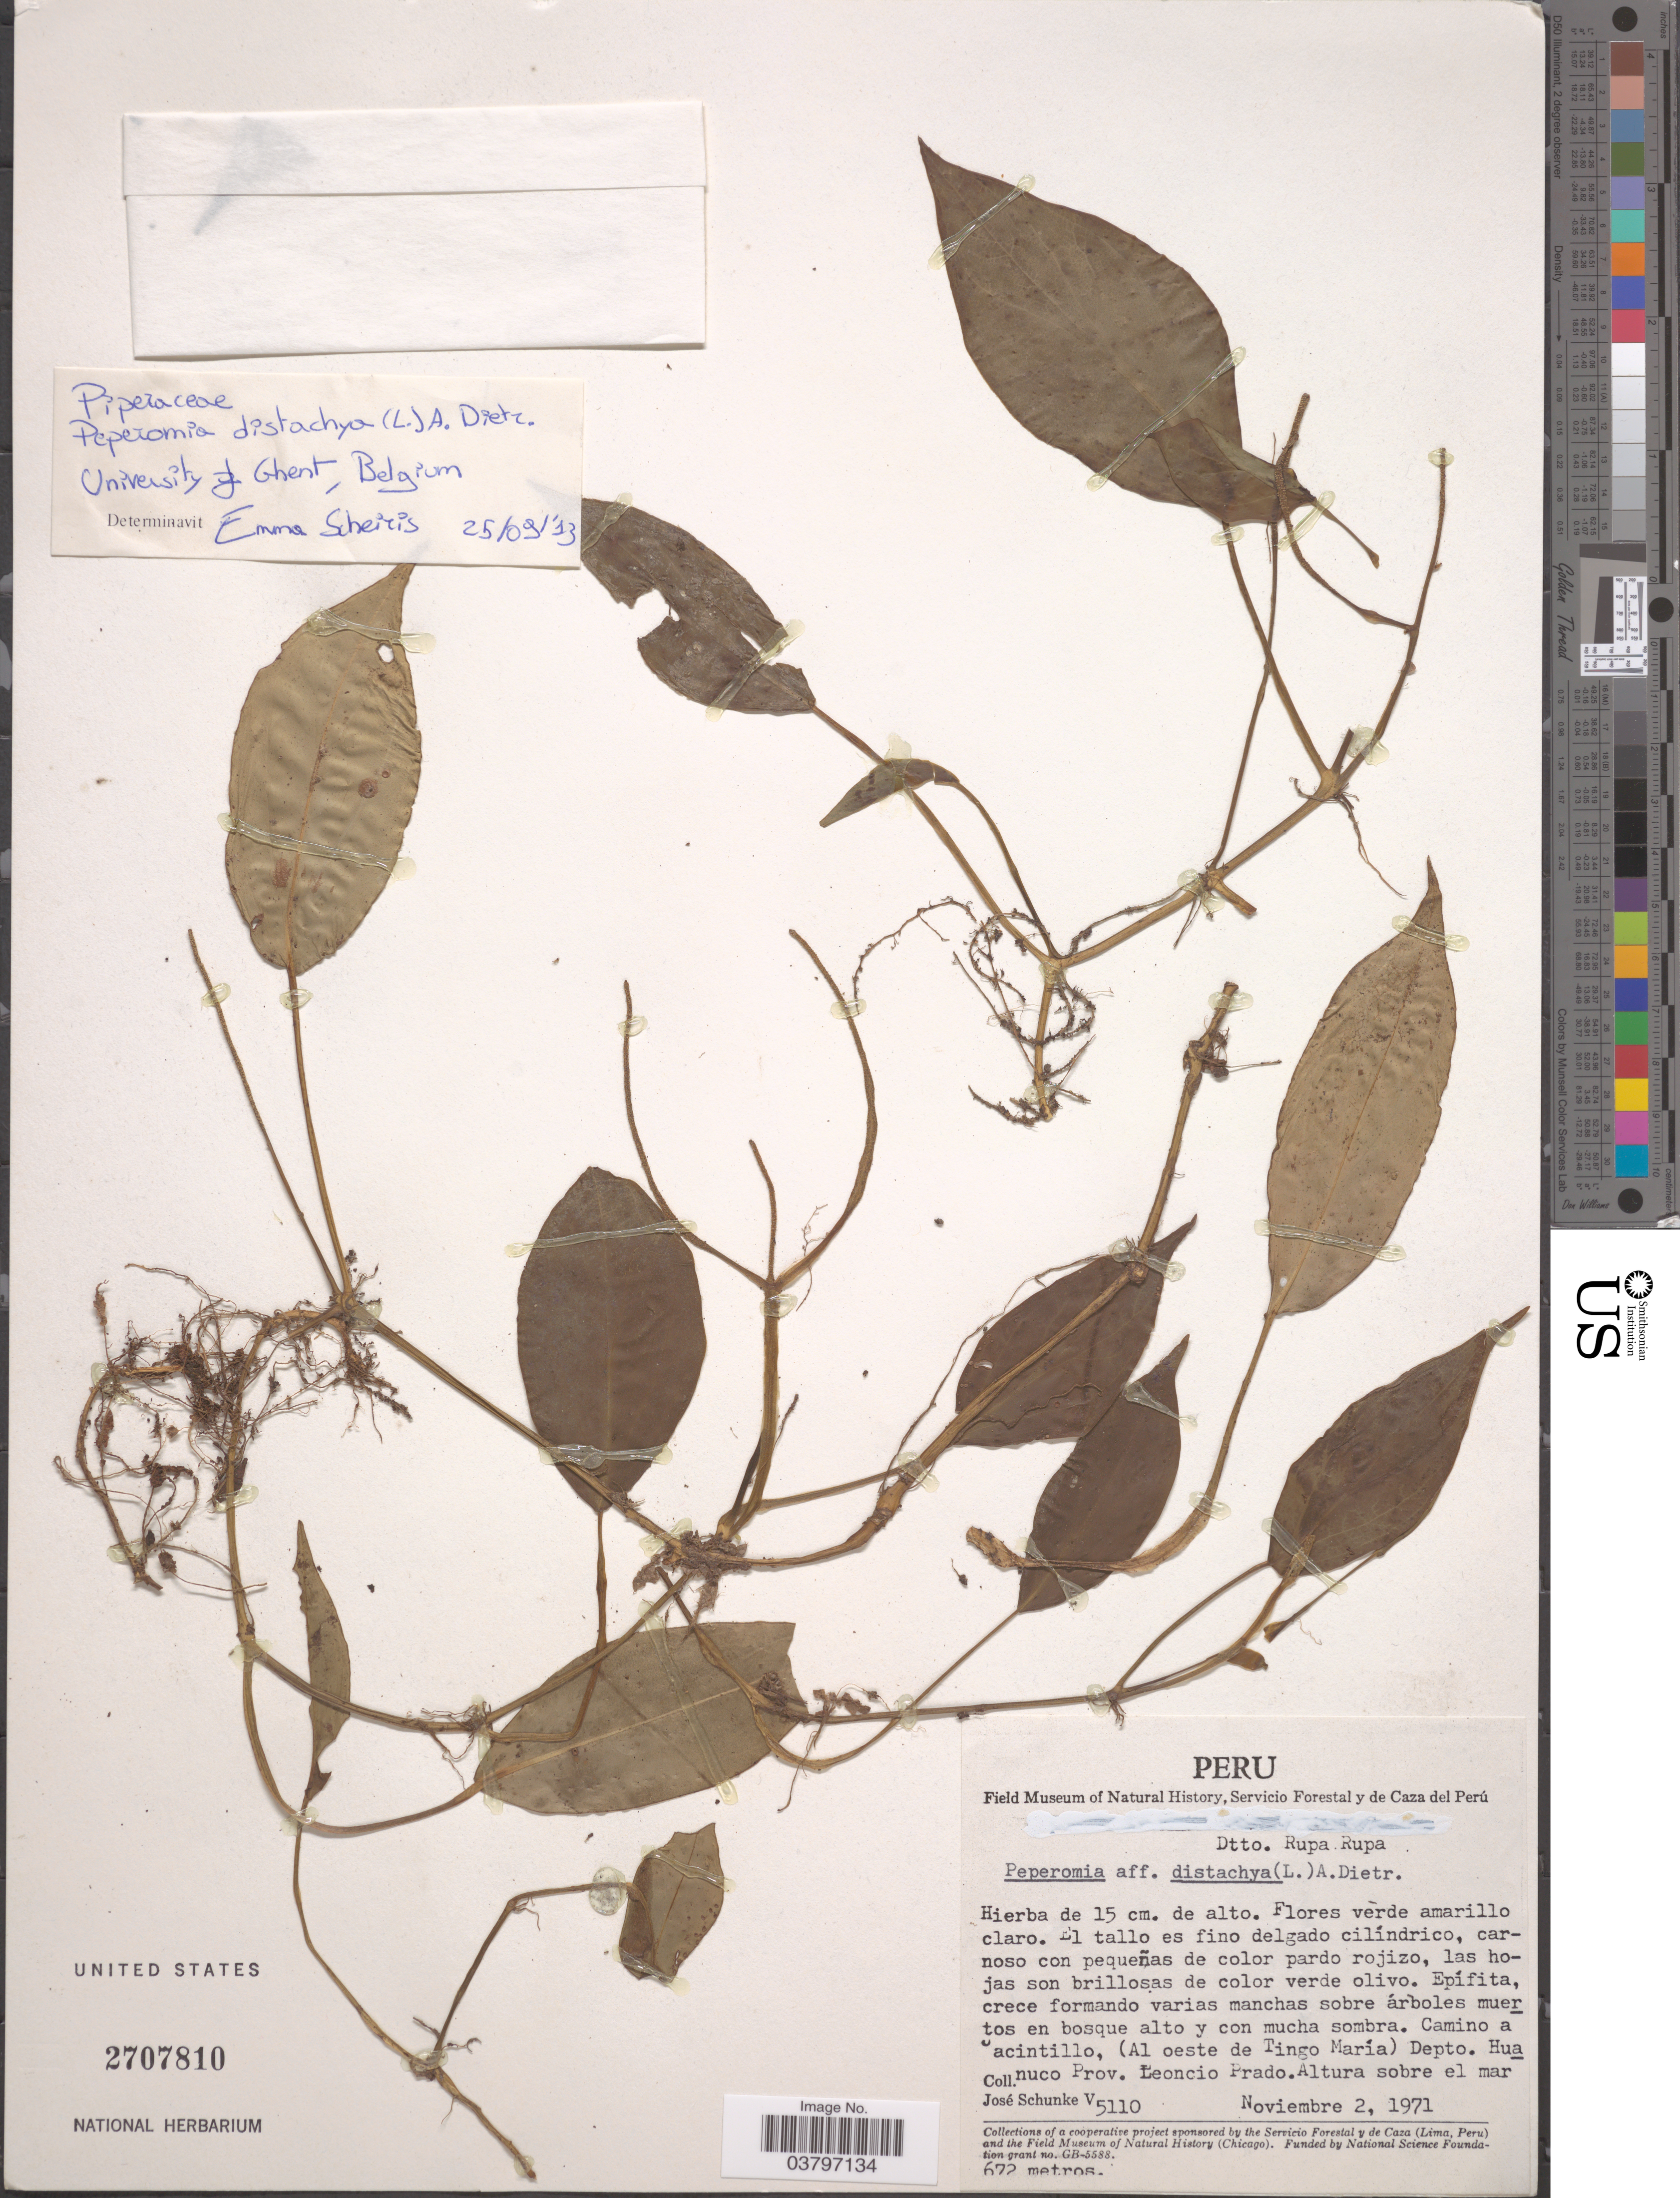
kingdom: Plantae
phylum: Tracheophyta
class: Magnoliopsida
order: Piperales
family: Piperaceae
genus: Peperomia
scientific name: Peperomia distachya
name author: (L.) A. Dietr.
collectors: J. Schunke Vigo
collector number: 5110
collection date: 1971-11-02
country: Peru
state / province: Huánuco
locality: Dtto. Rupa Rupa. Camino a acintillo, (Al oeste de Tingo María). Depto. Huanuco. Prov. Leoncio Prado.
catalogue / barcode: US 2707810